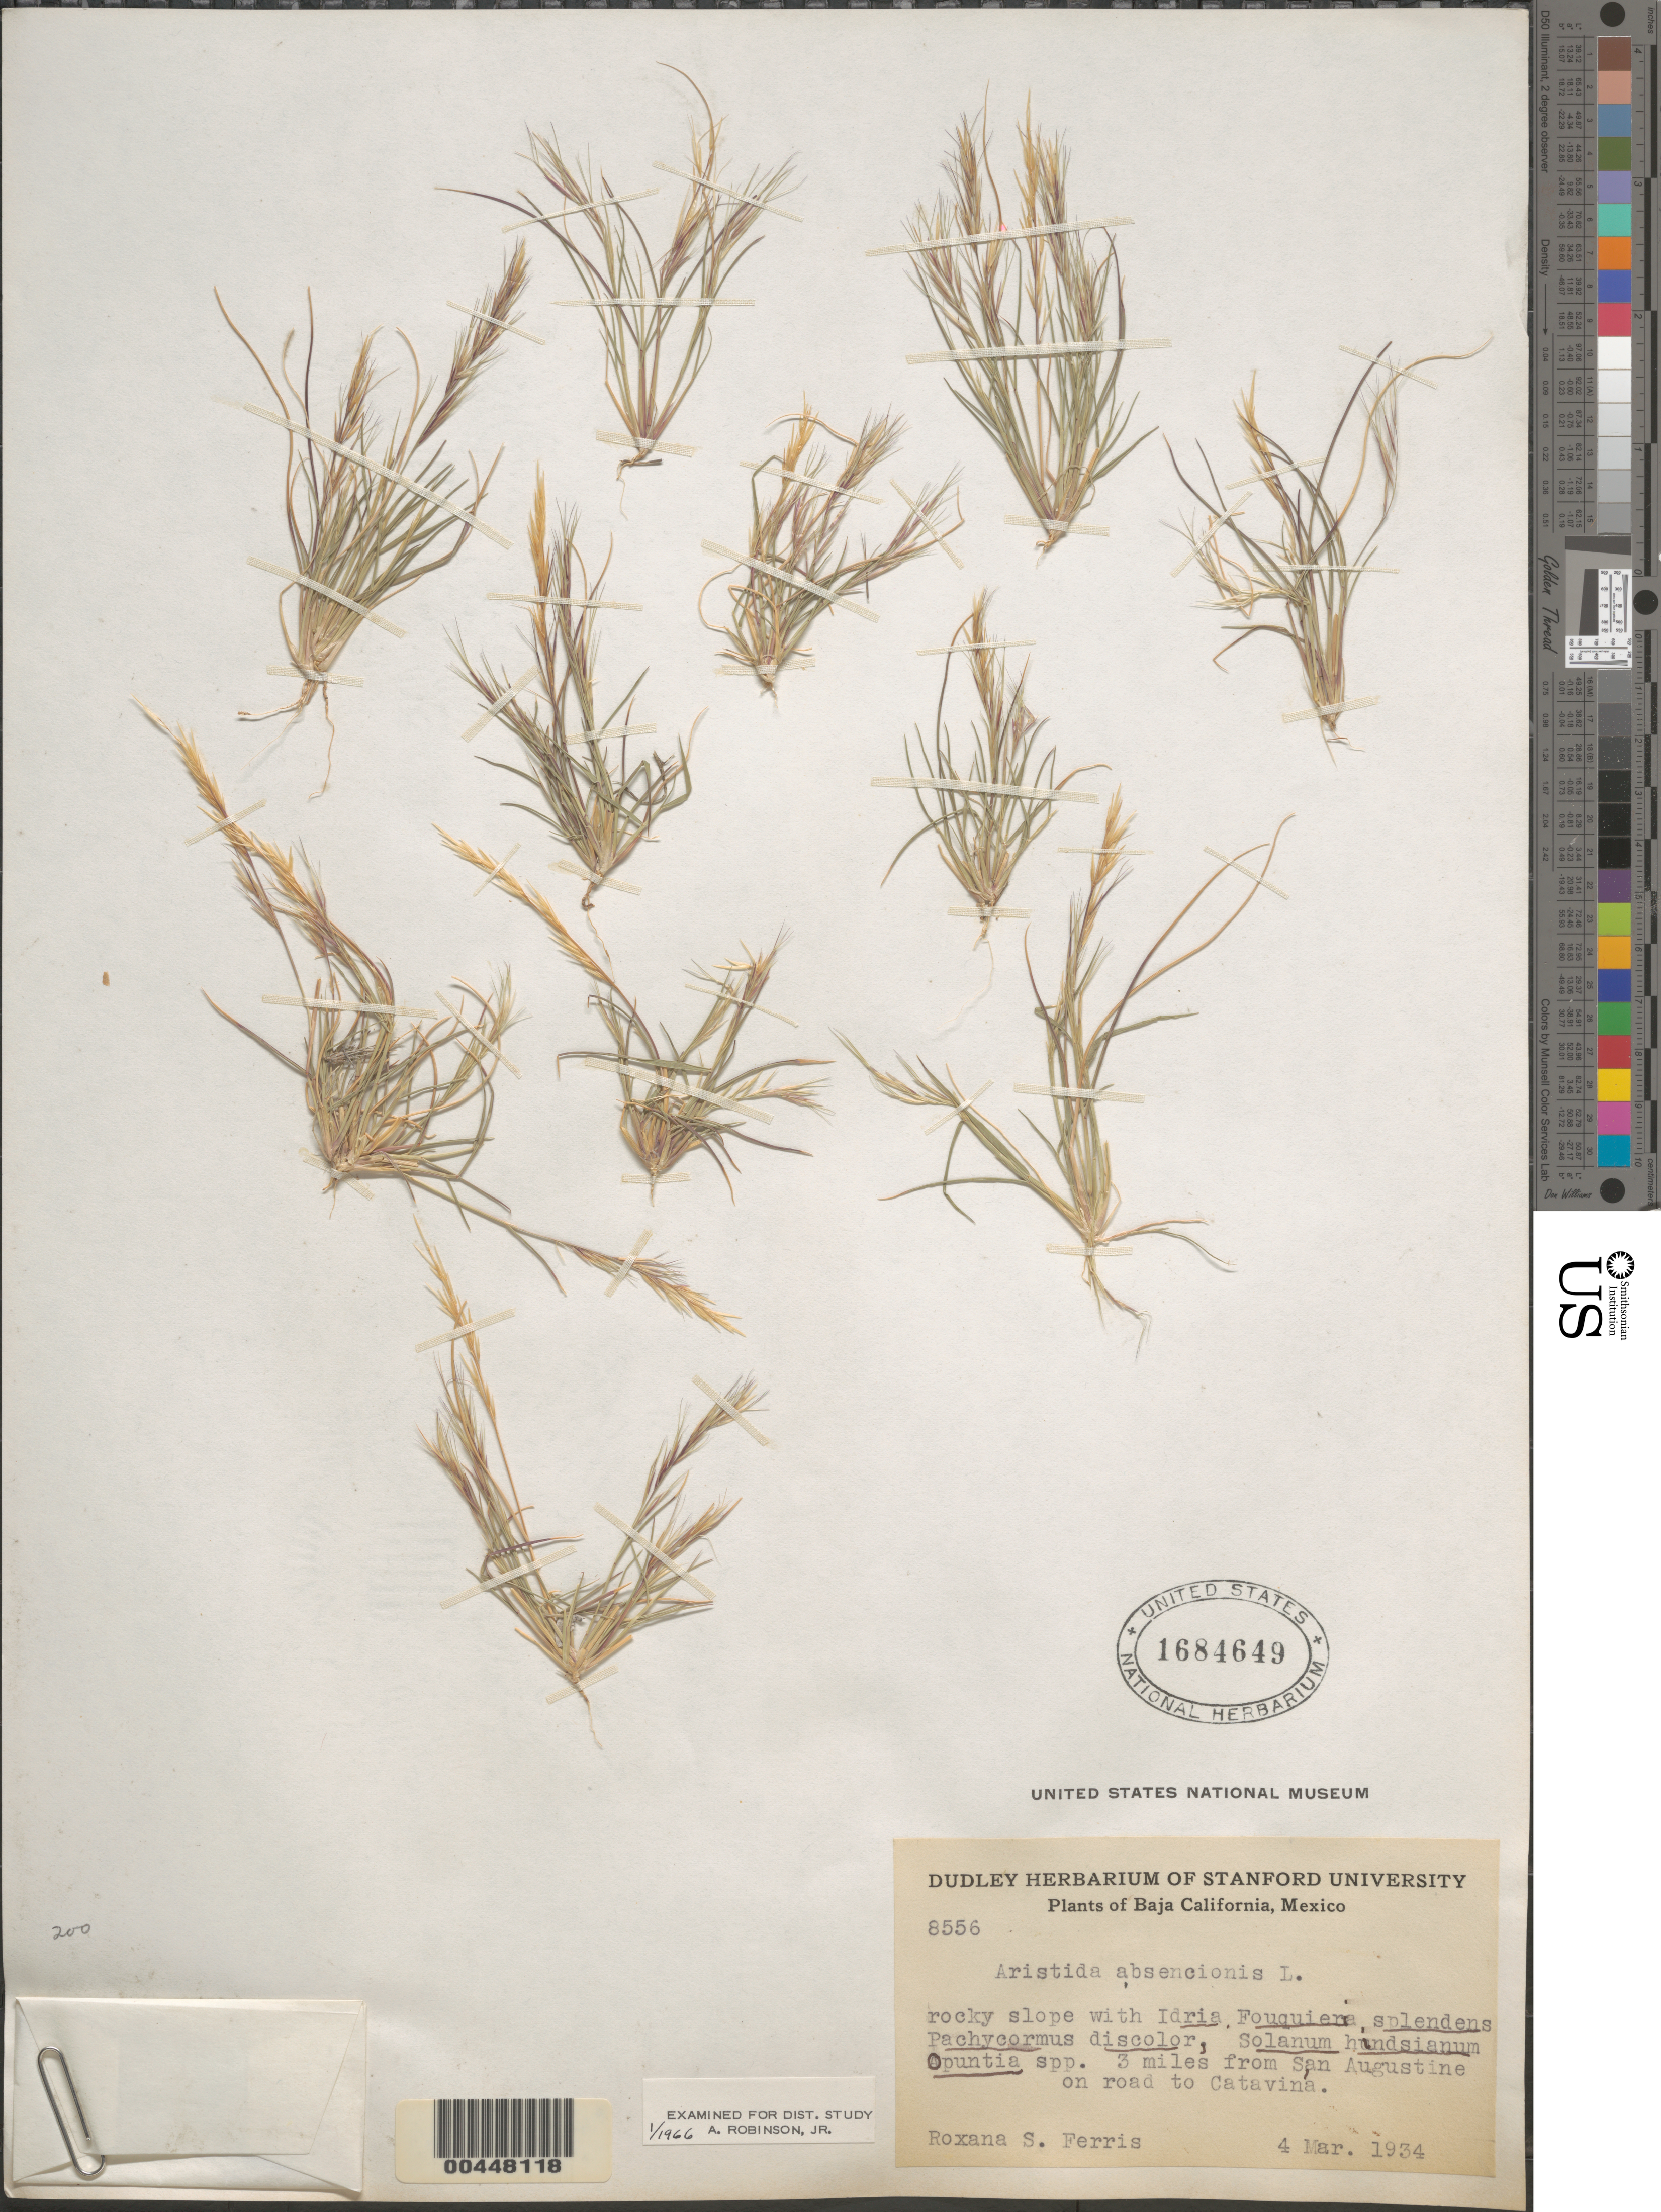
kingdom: Plantae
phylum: Tracheophyta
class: Liliopsida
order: Poales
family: Poaceae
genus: Aristida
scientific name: Aristida adscensionis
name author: L.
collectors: R. S. Ferris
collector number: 8556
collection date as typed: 4 Mar 1934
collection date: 1934-03-04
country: Mexico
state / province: Baja California Norte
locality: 3 mi from San Augustine on road to Cataviná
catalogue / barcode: US 1684649